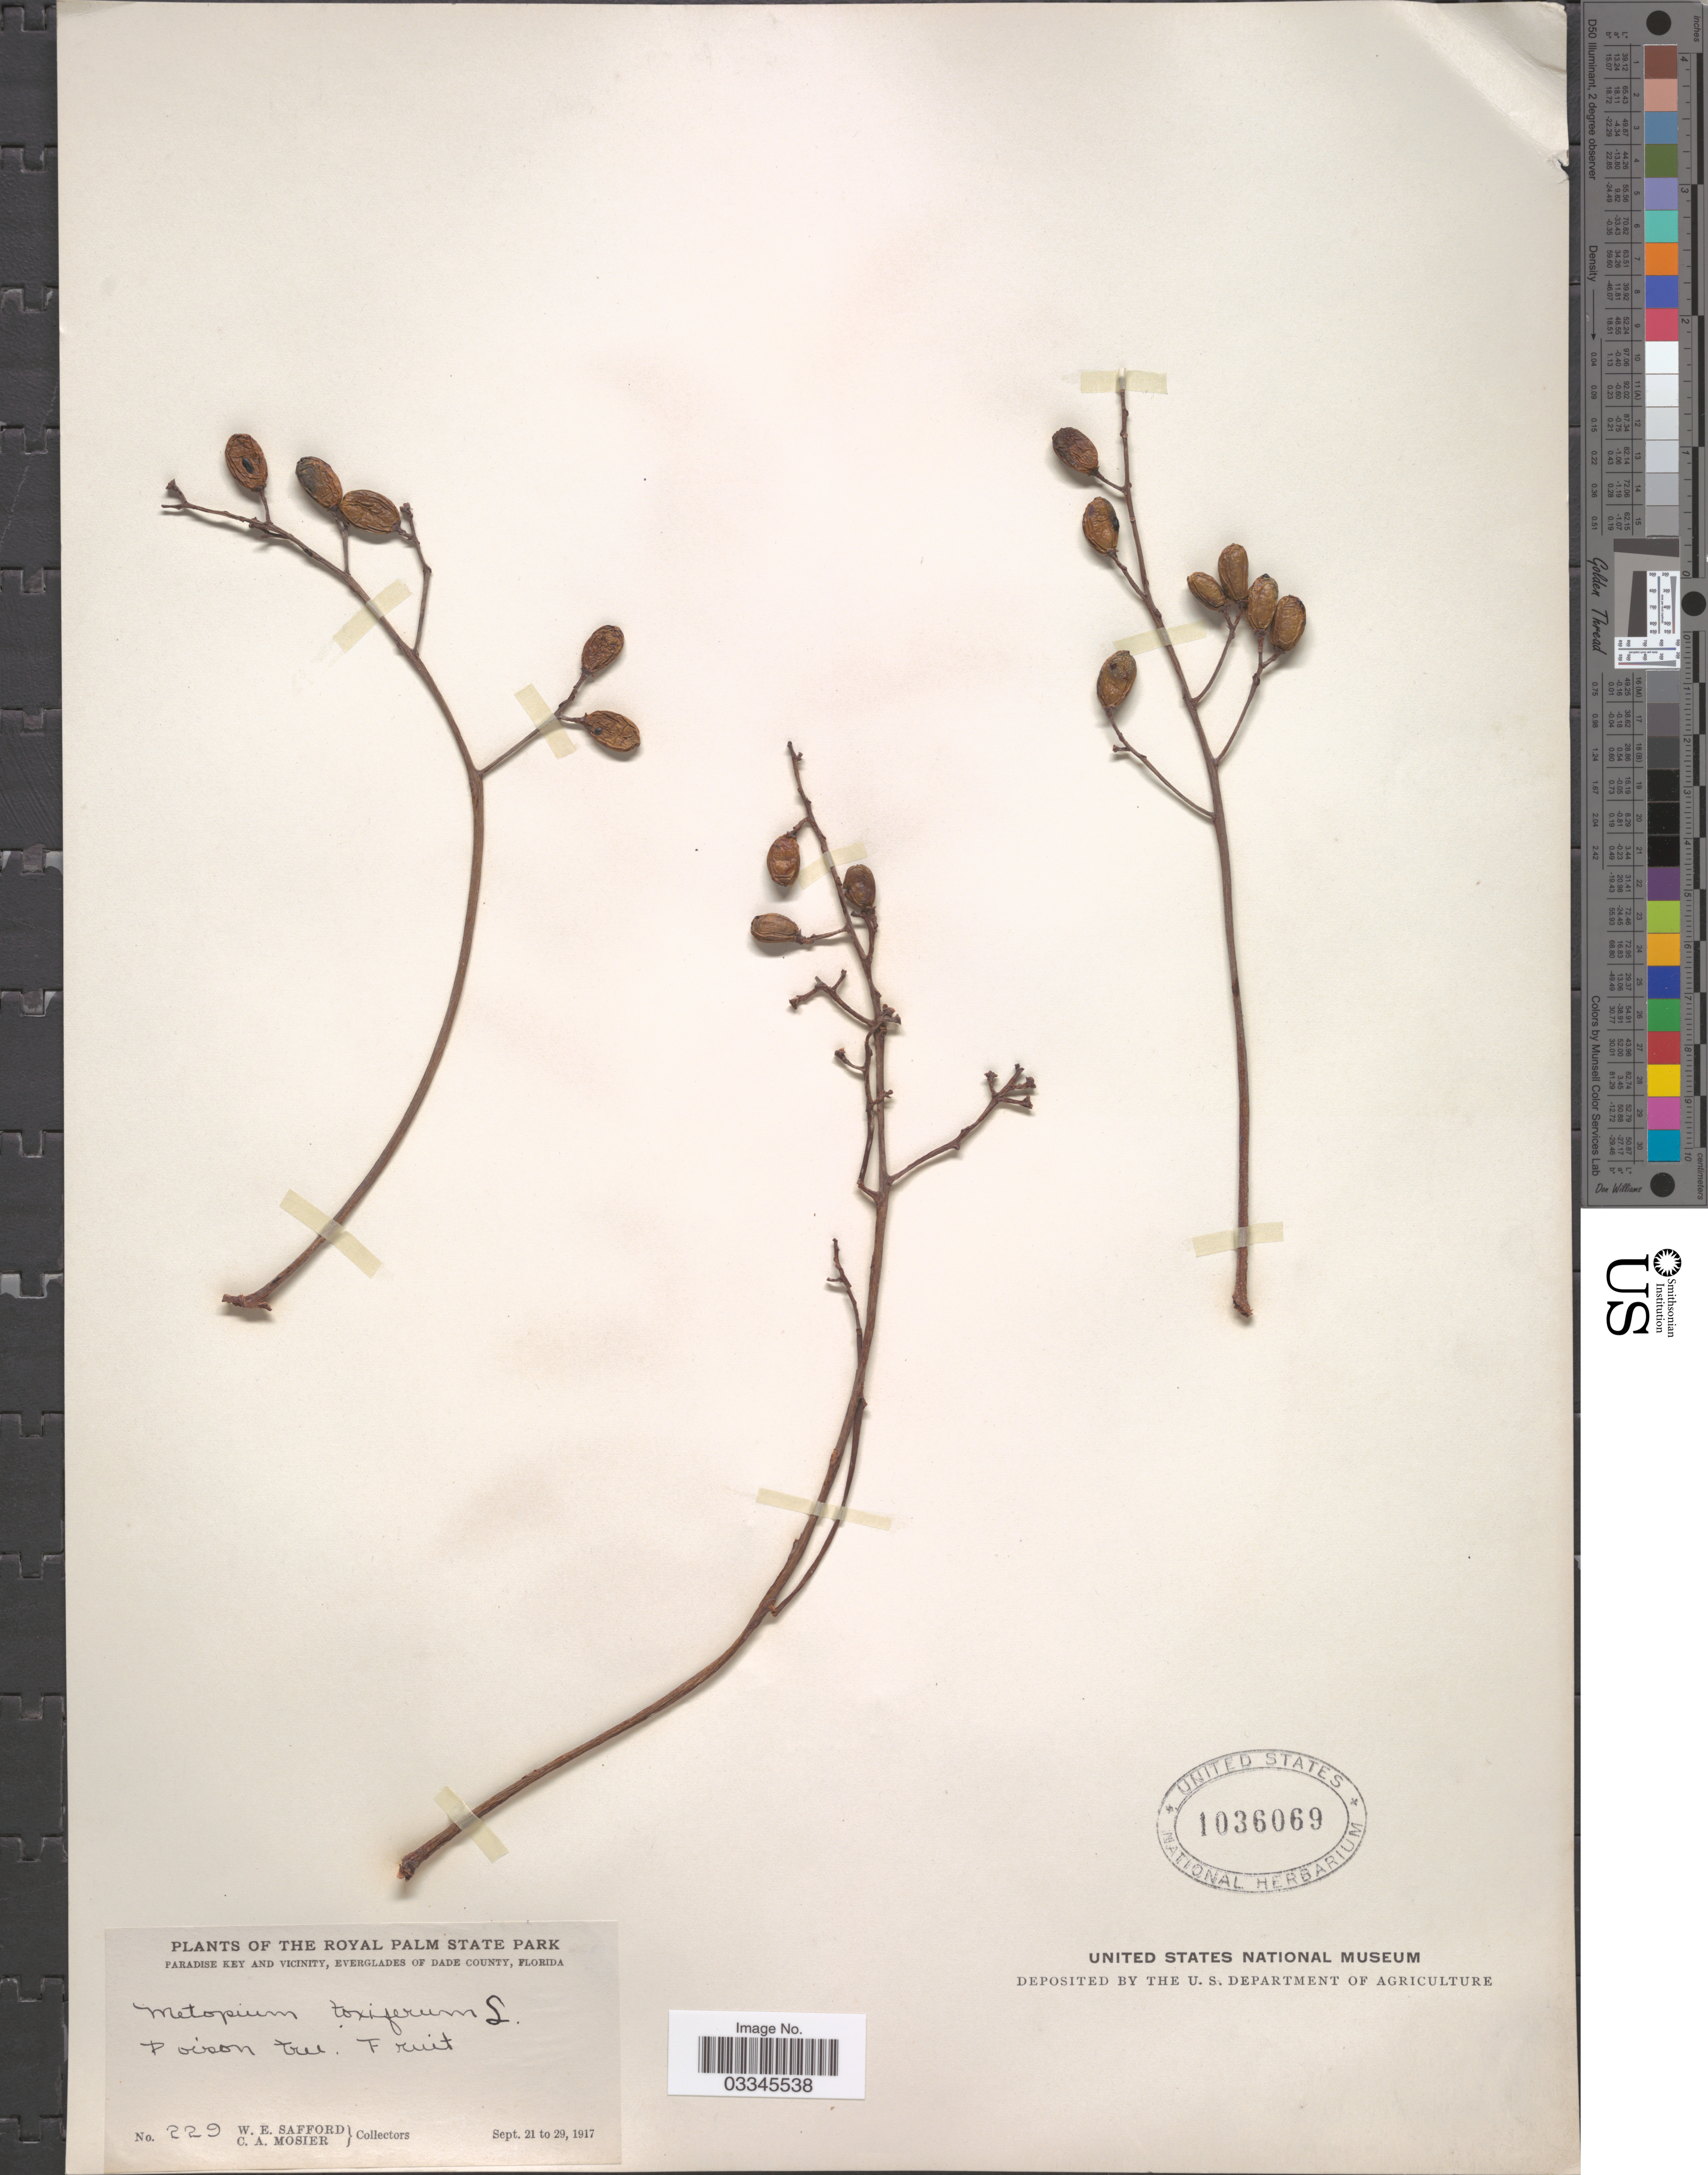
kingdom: Plantae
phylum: Tracheophyta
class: Magnoliopsida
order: Sapindales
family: Anacardiaceae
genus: Metopium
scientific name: Metopium toxiferum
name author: (L.) Krug & Urb.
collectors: W. E. Safford & C. A. Mosier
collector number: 229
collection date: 1917-09-21/1917-09-29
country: United States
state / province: Florida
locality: The Royal Palm State Park. Paradise Key and vicinity, Everglades of Dade County.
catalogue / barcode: US 1036069